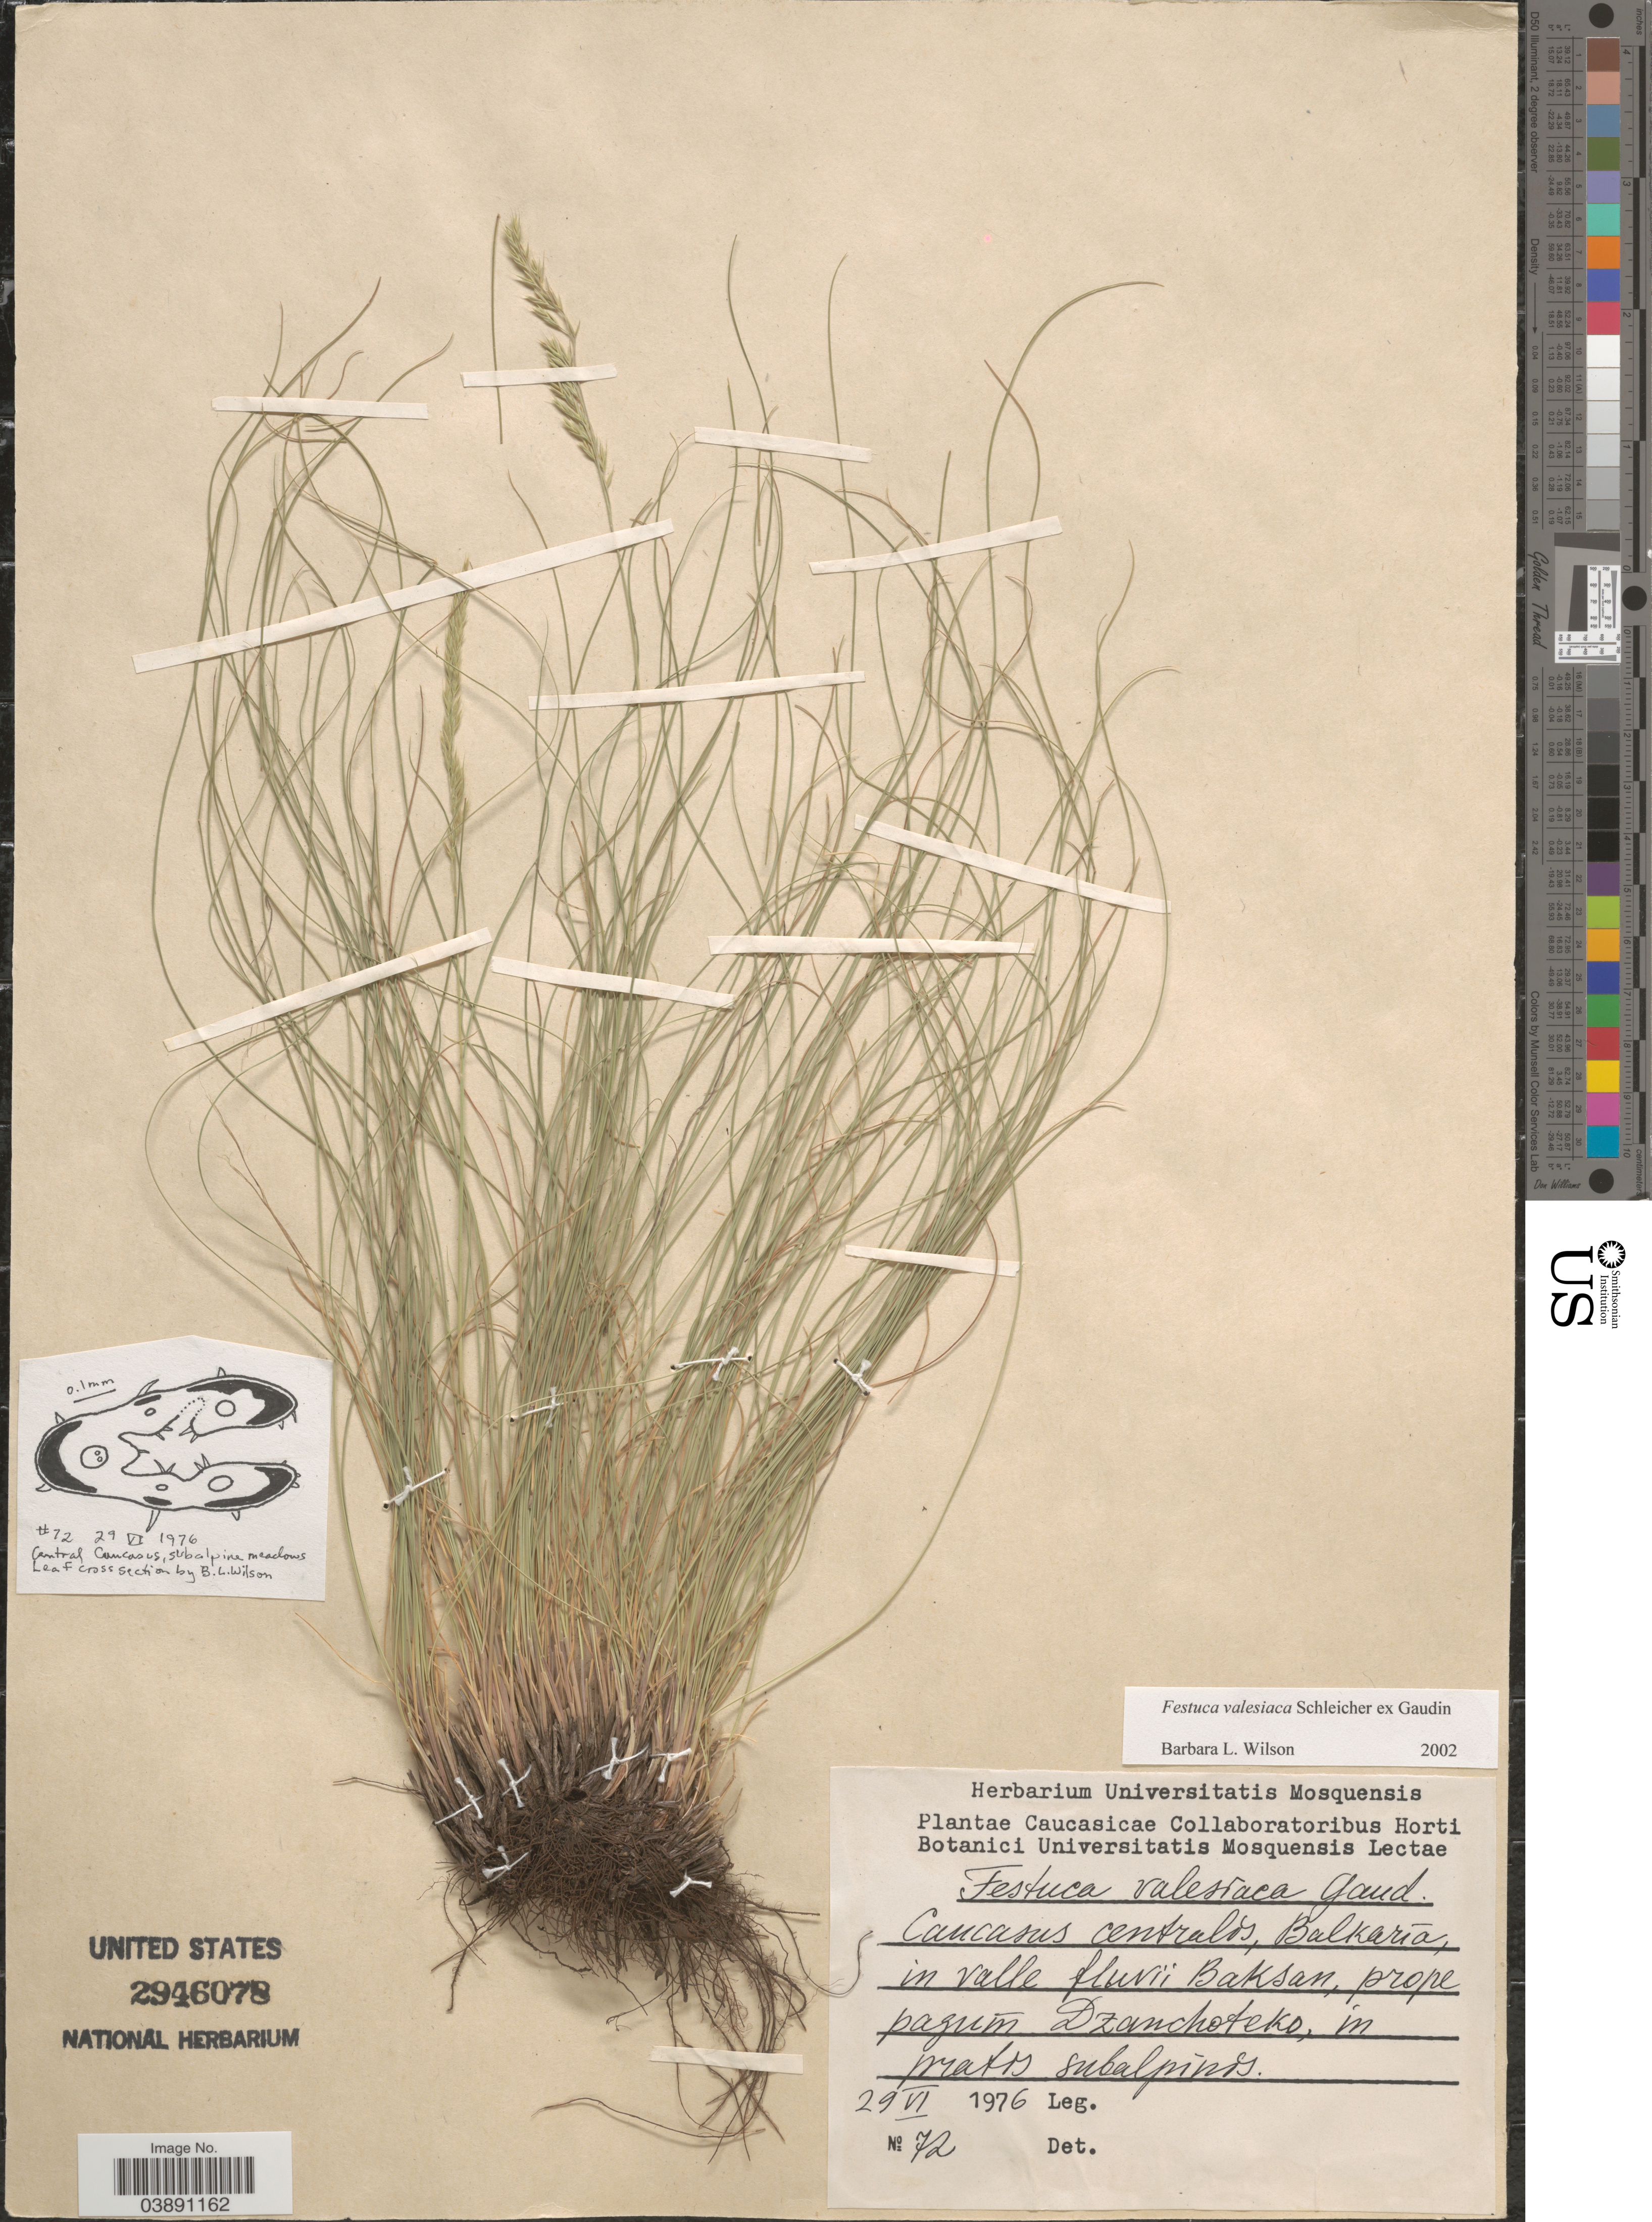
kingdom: Plantae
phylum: Tracheophyta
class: Liliopsida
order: Poales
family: Poaceae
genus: Festuca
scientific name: Festuca valesiaca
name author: Schleich. ex Gaudin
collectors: Ex herb. Universitatis Mosquensis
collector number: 72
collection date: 1976-06-29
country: Russian Federation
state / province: Kabardino-Balkar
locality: Caucasus centralis, Balkaria, in valle fluvii Baksan, prope pagum Dzanchoteko, in pratis subalpinos.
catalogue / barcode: US 2946078